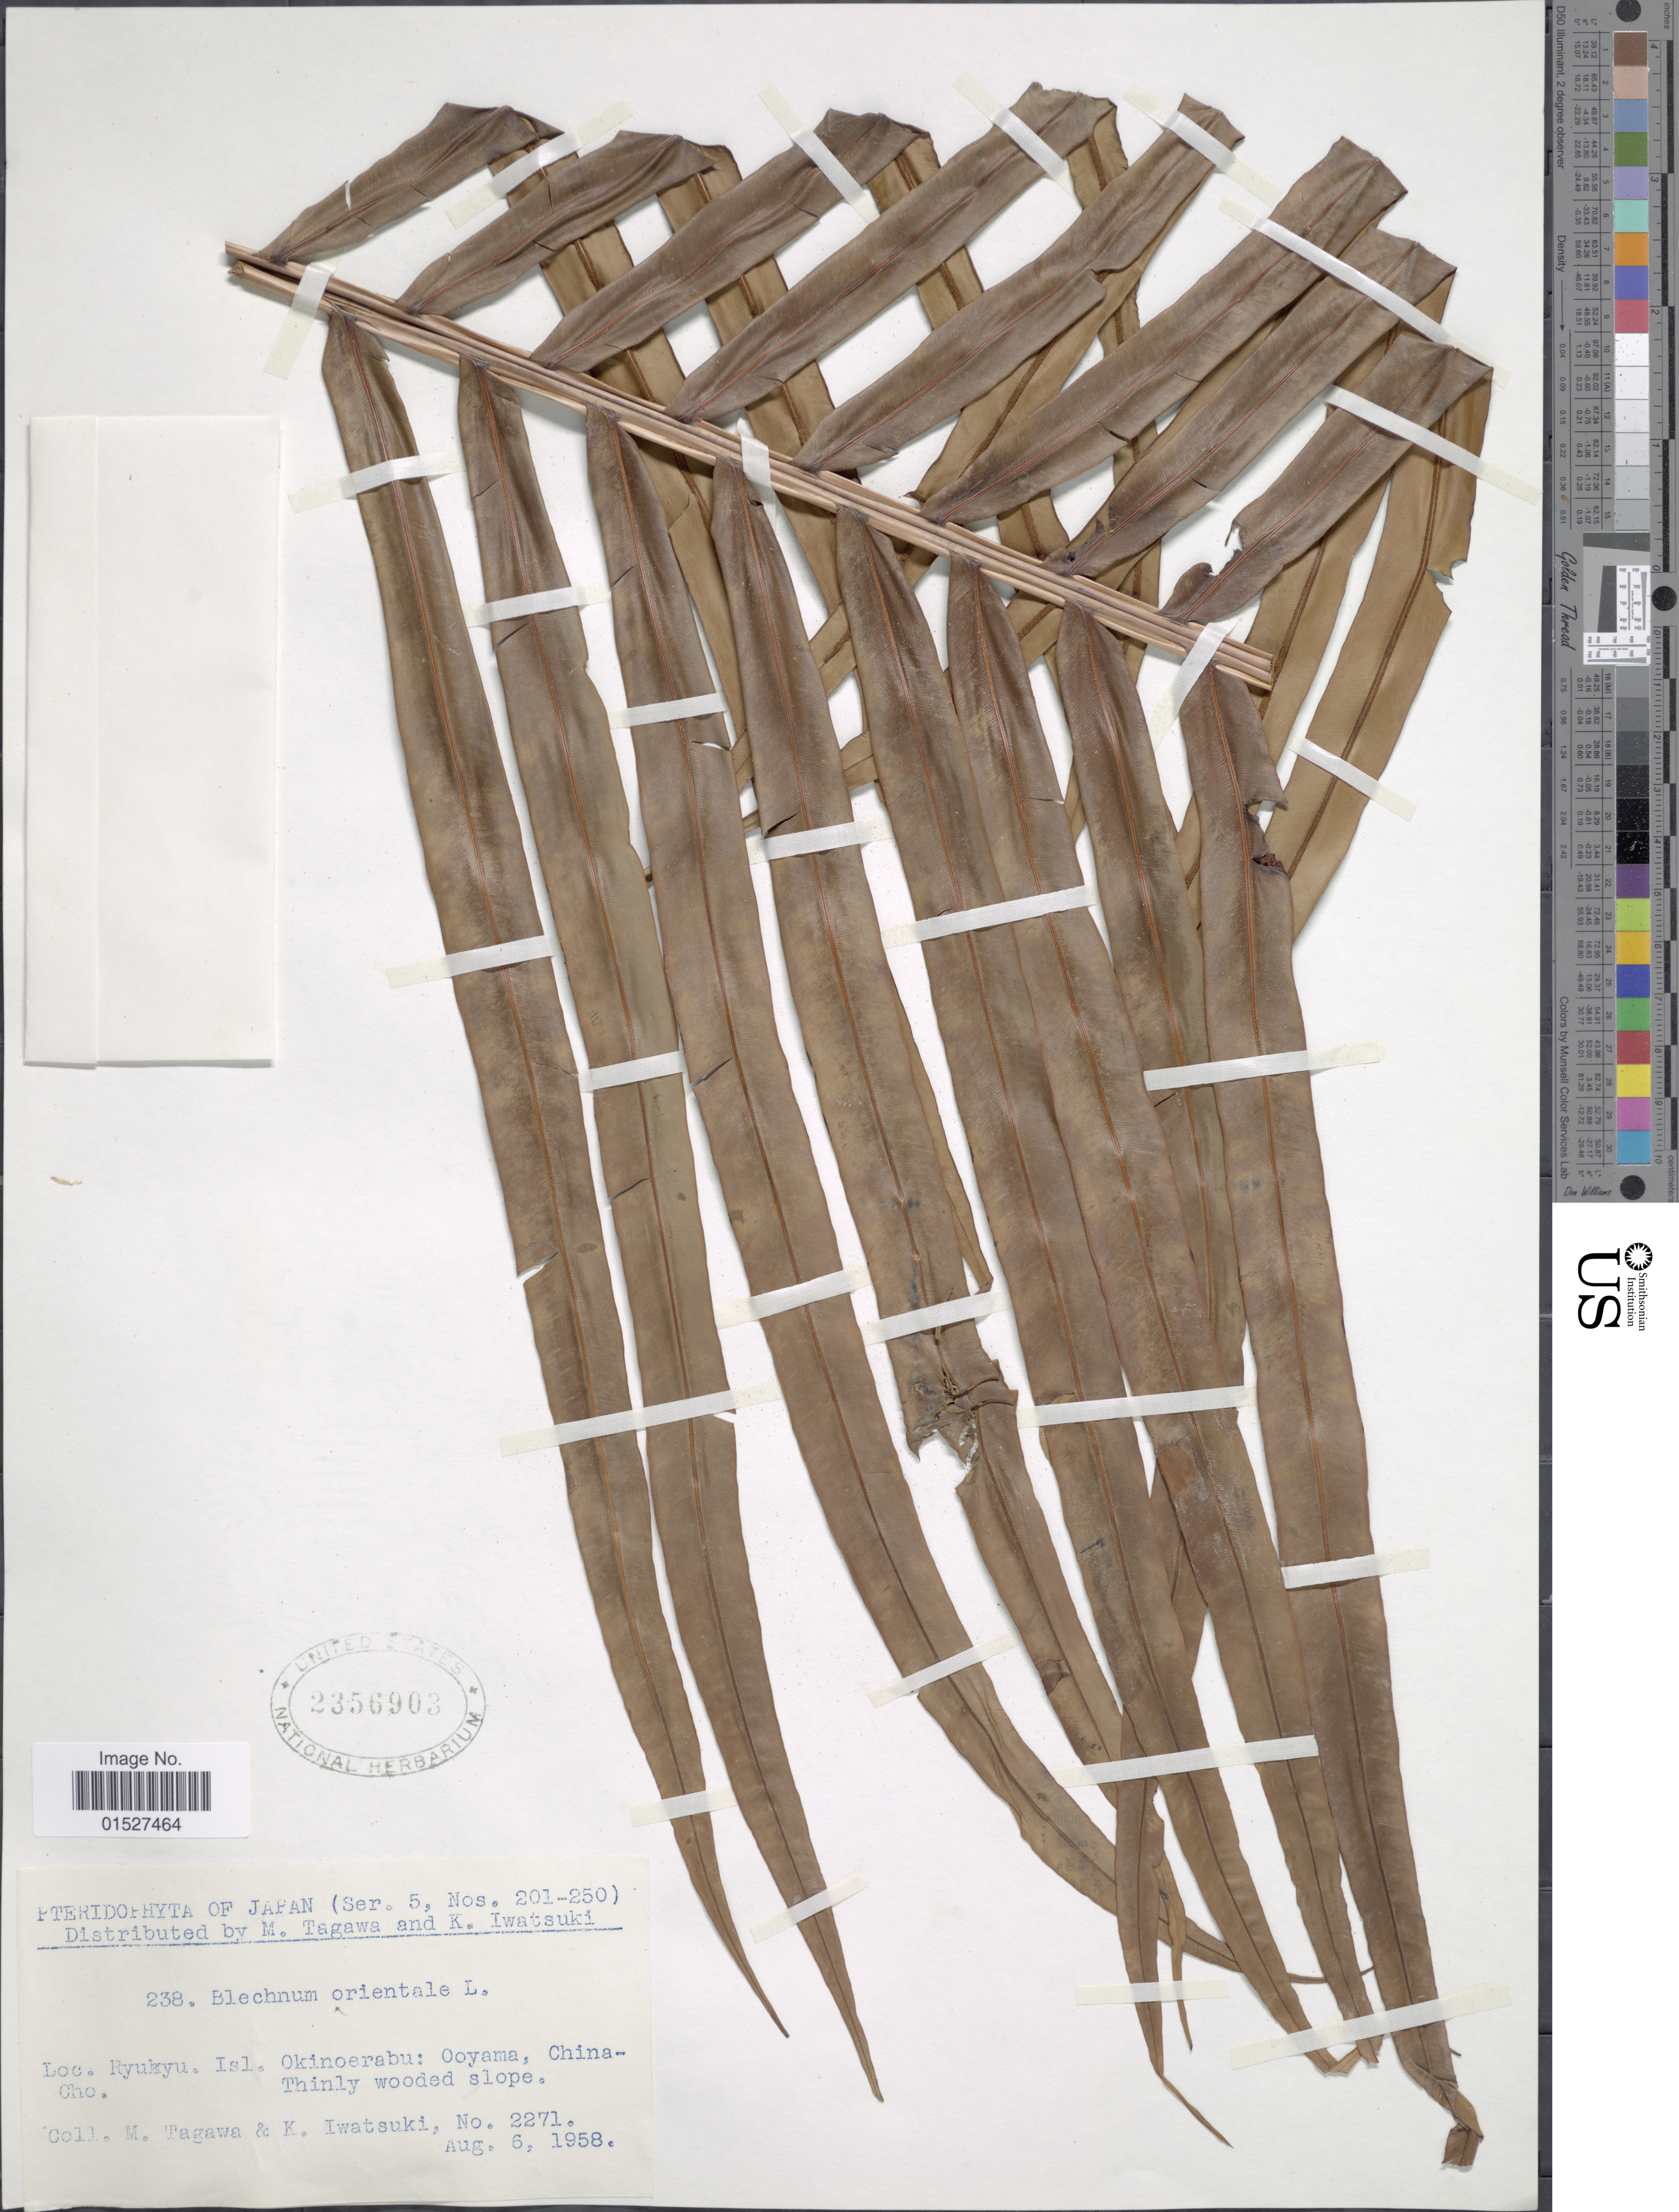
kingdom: Plantae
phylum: Tracheophyta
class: Polypodiopsida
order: Polypodiales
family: Blechnaceae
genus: Blechnum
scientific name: Blechnum orientale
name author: L.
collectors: M. Tagawa & K. Iwatsuki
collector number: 2271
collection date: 1958-08-06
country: Japan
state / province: Okinawa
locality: Ryukyu. Isl. Okinoerabu: Ooyama, China-cho.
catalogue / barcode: US 2356903